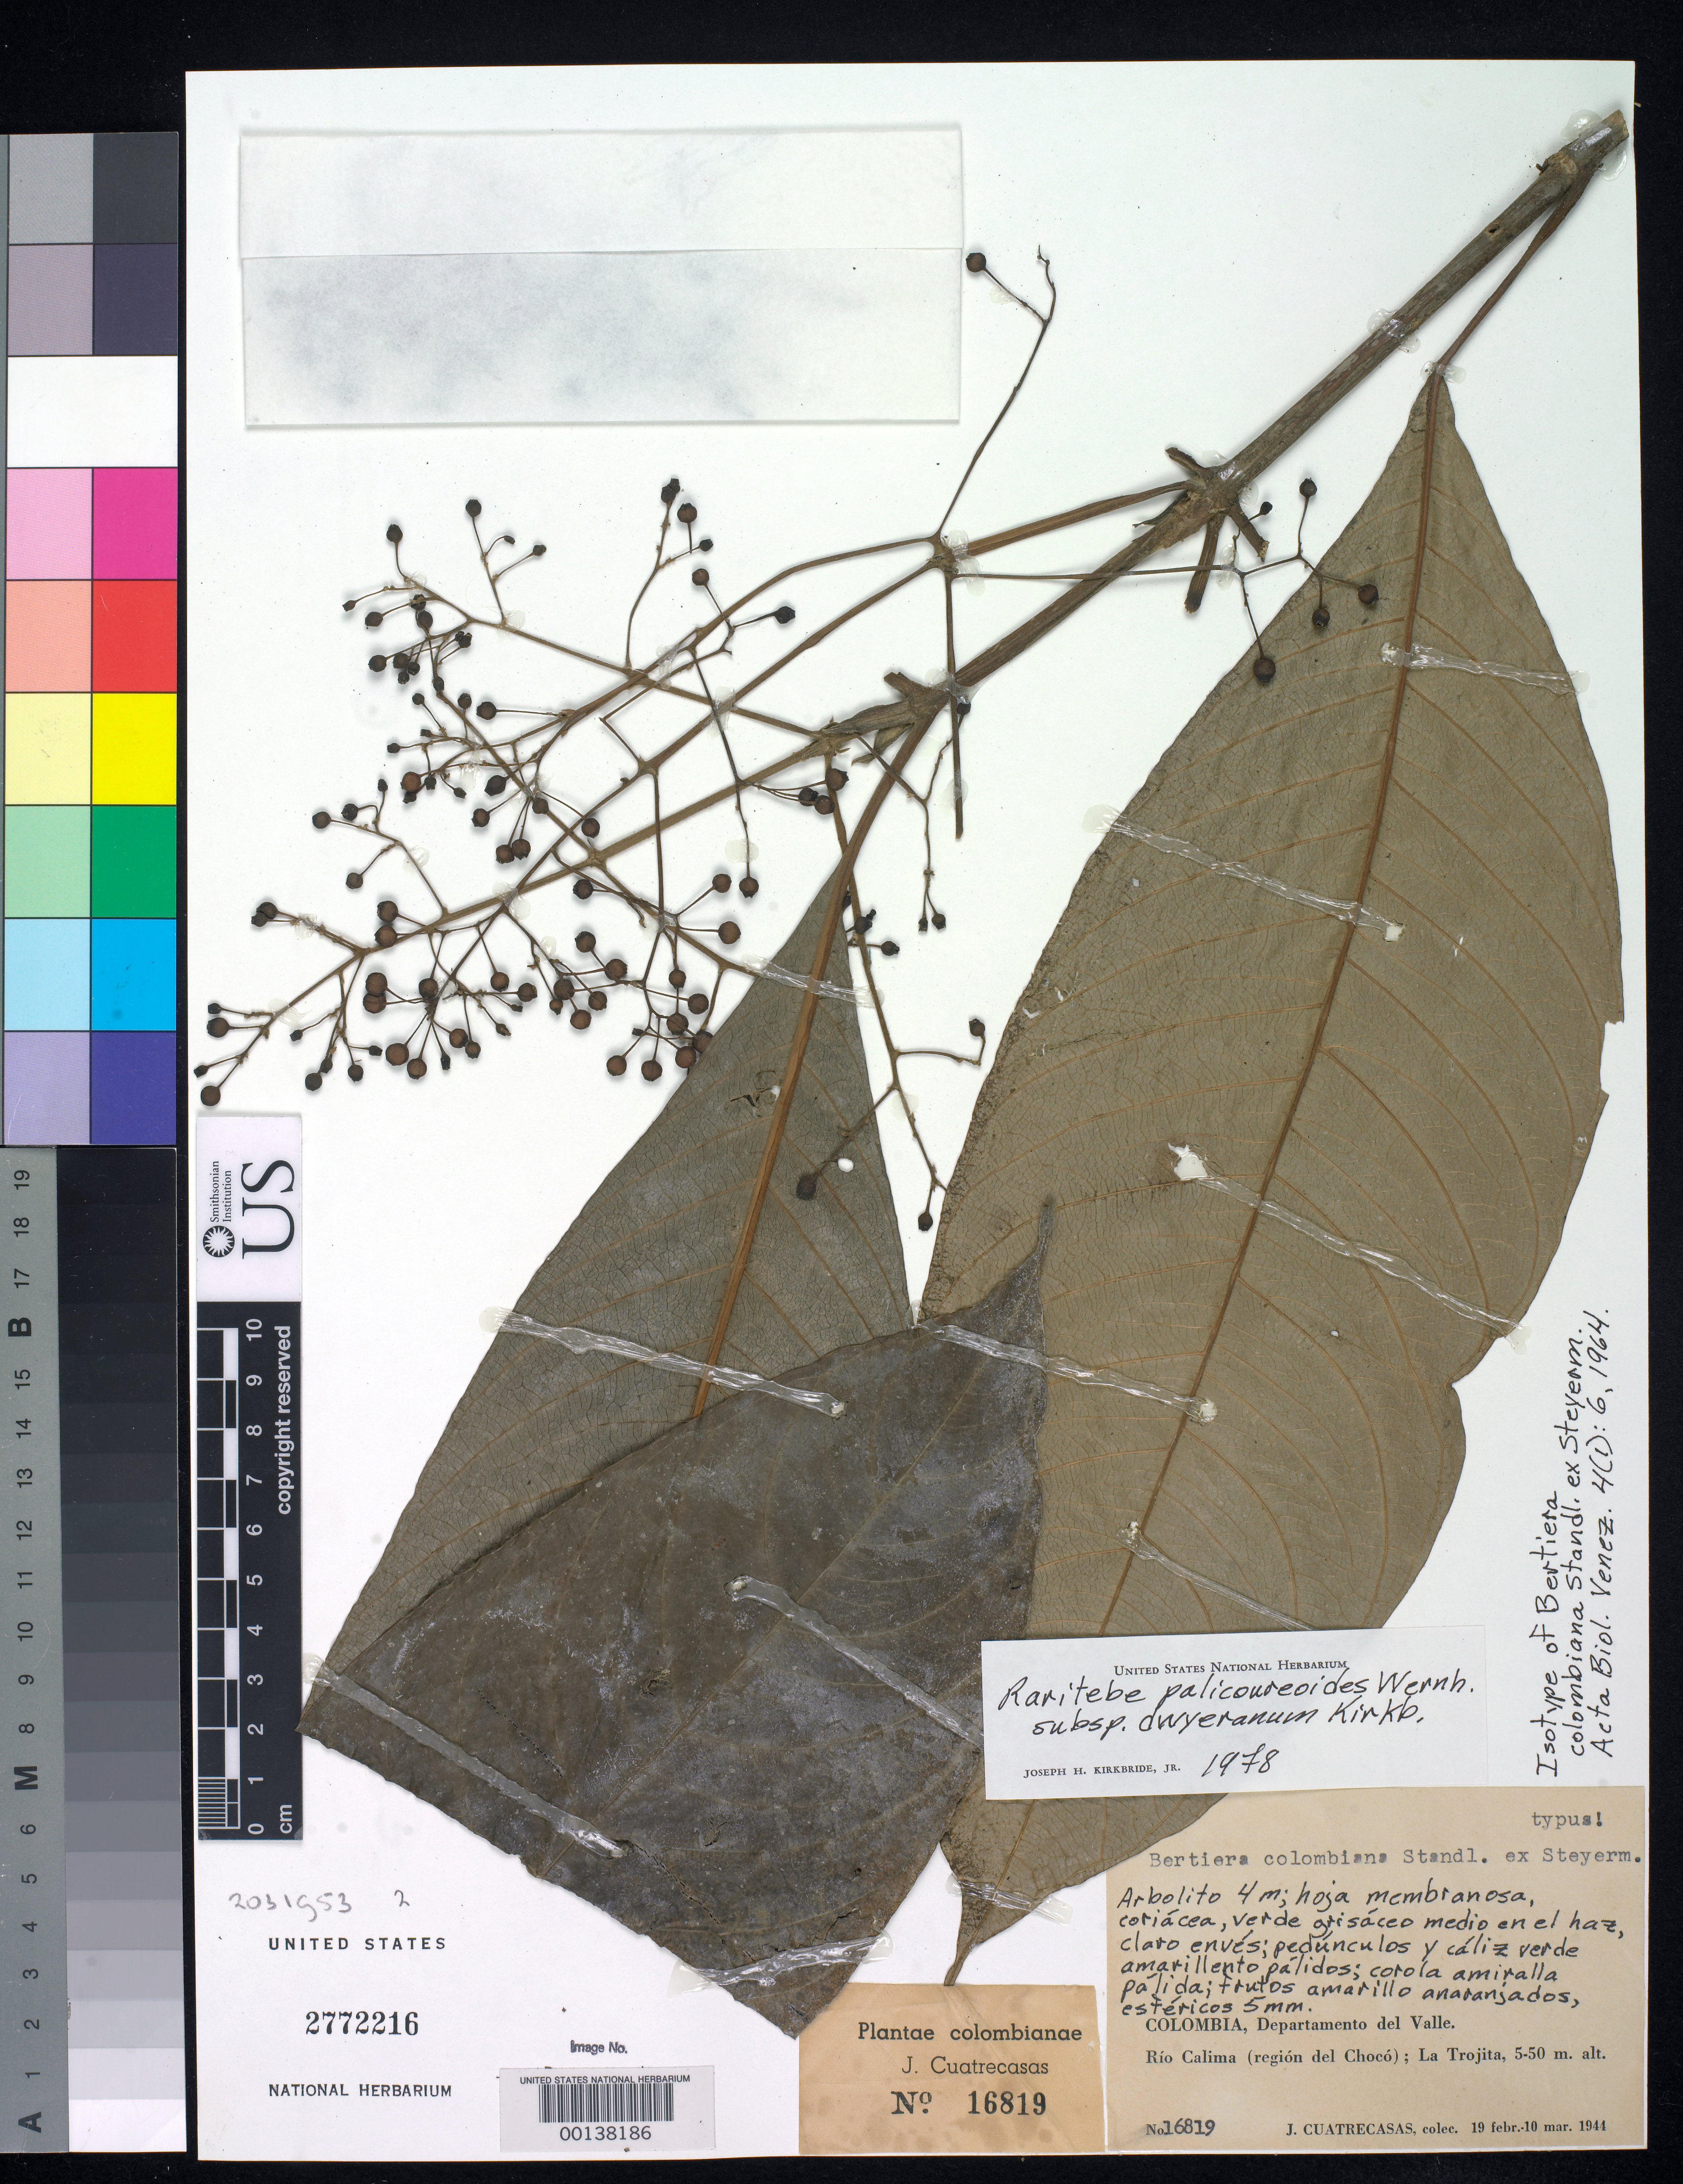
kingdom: Plantae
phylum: Tracheophyta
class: Magnoliopsida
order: Gentianales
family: Rubiaceae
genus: Bertiera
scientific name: Bertiera colombiana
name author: Standl. ex Steyerm.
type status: Isotype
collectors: J. Cuatrecasas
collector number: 16819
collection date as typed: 19 Feb 1944 to 10 Mar 1944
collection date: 1944-02-19/1944-03-10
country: Colombia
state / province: Valle del Cauca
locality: Rio Calima, La Tojita.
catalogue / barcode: US 2772216